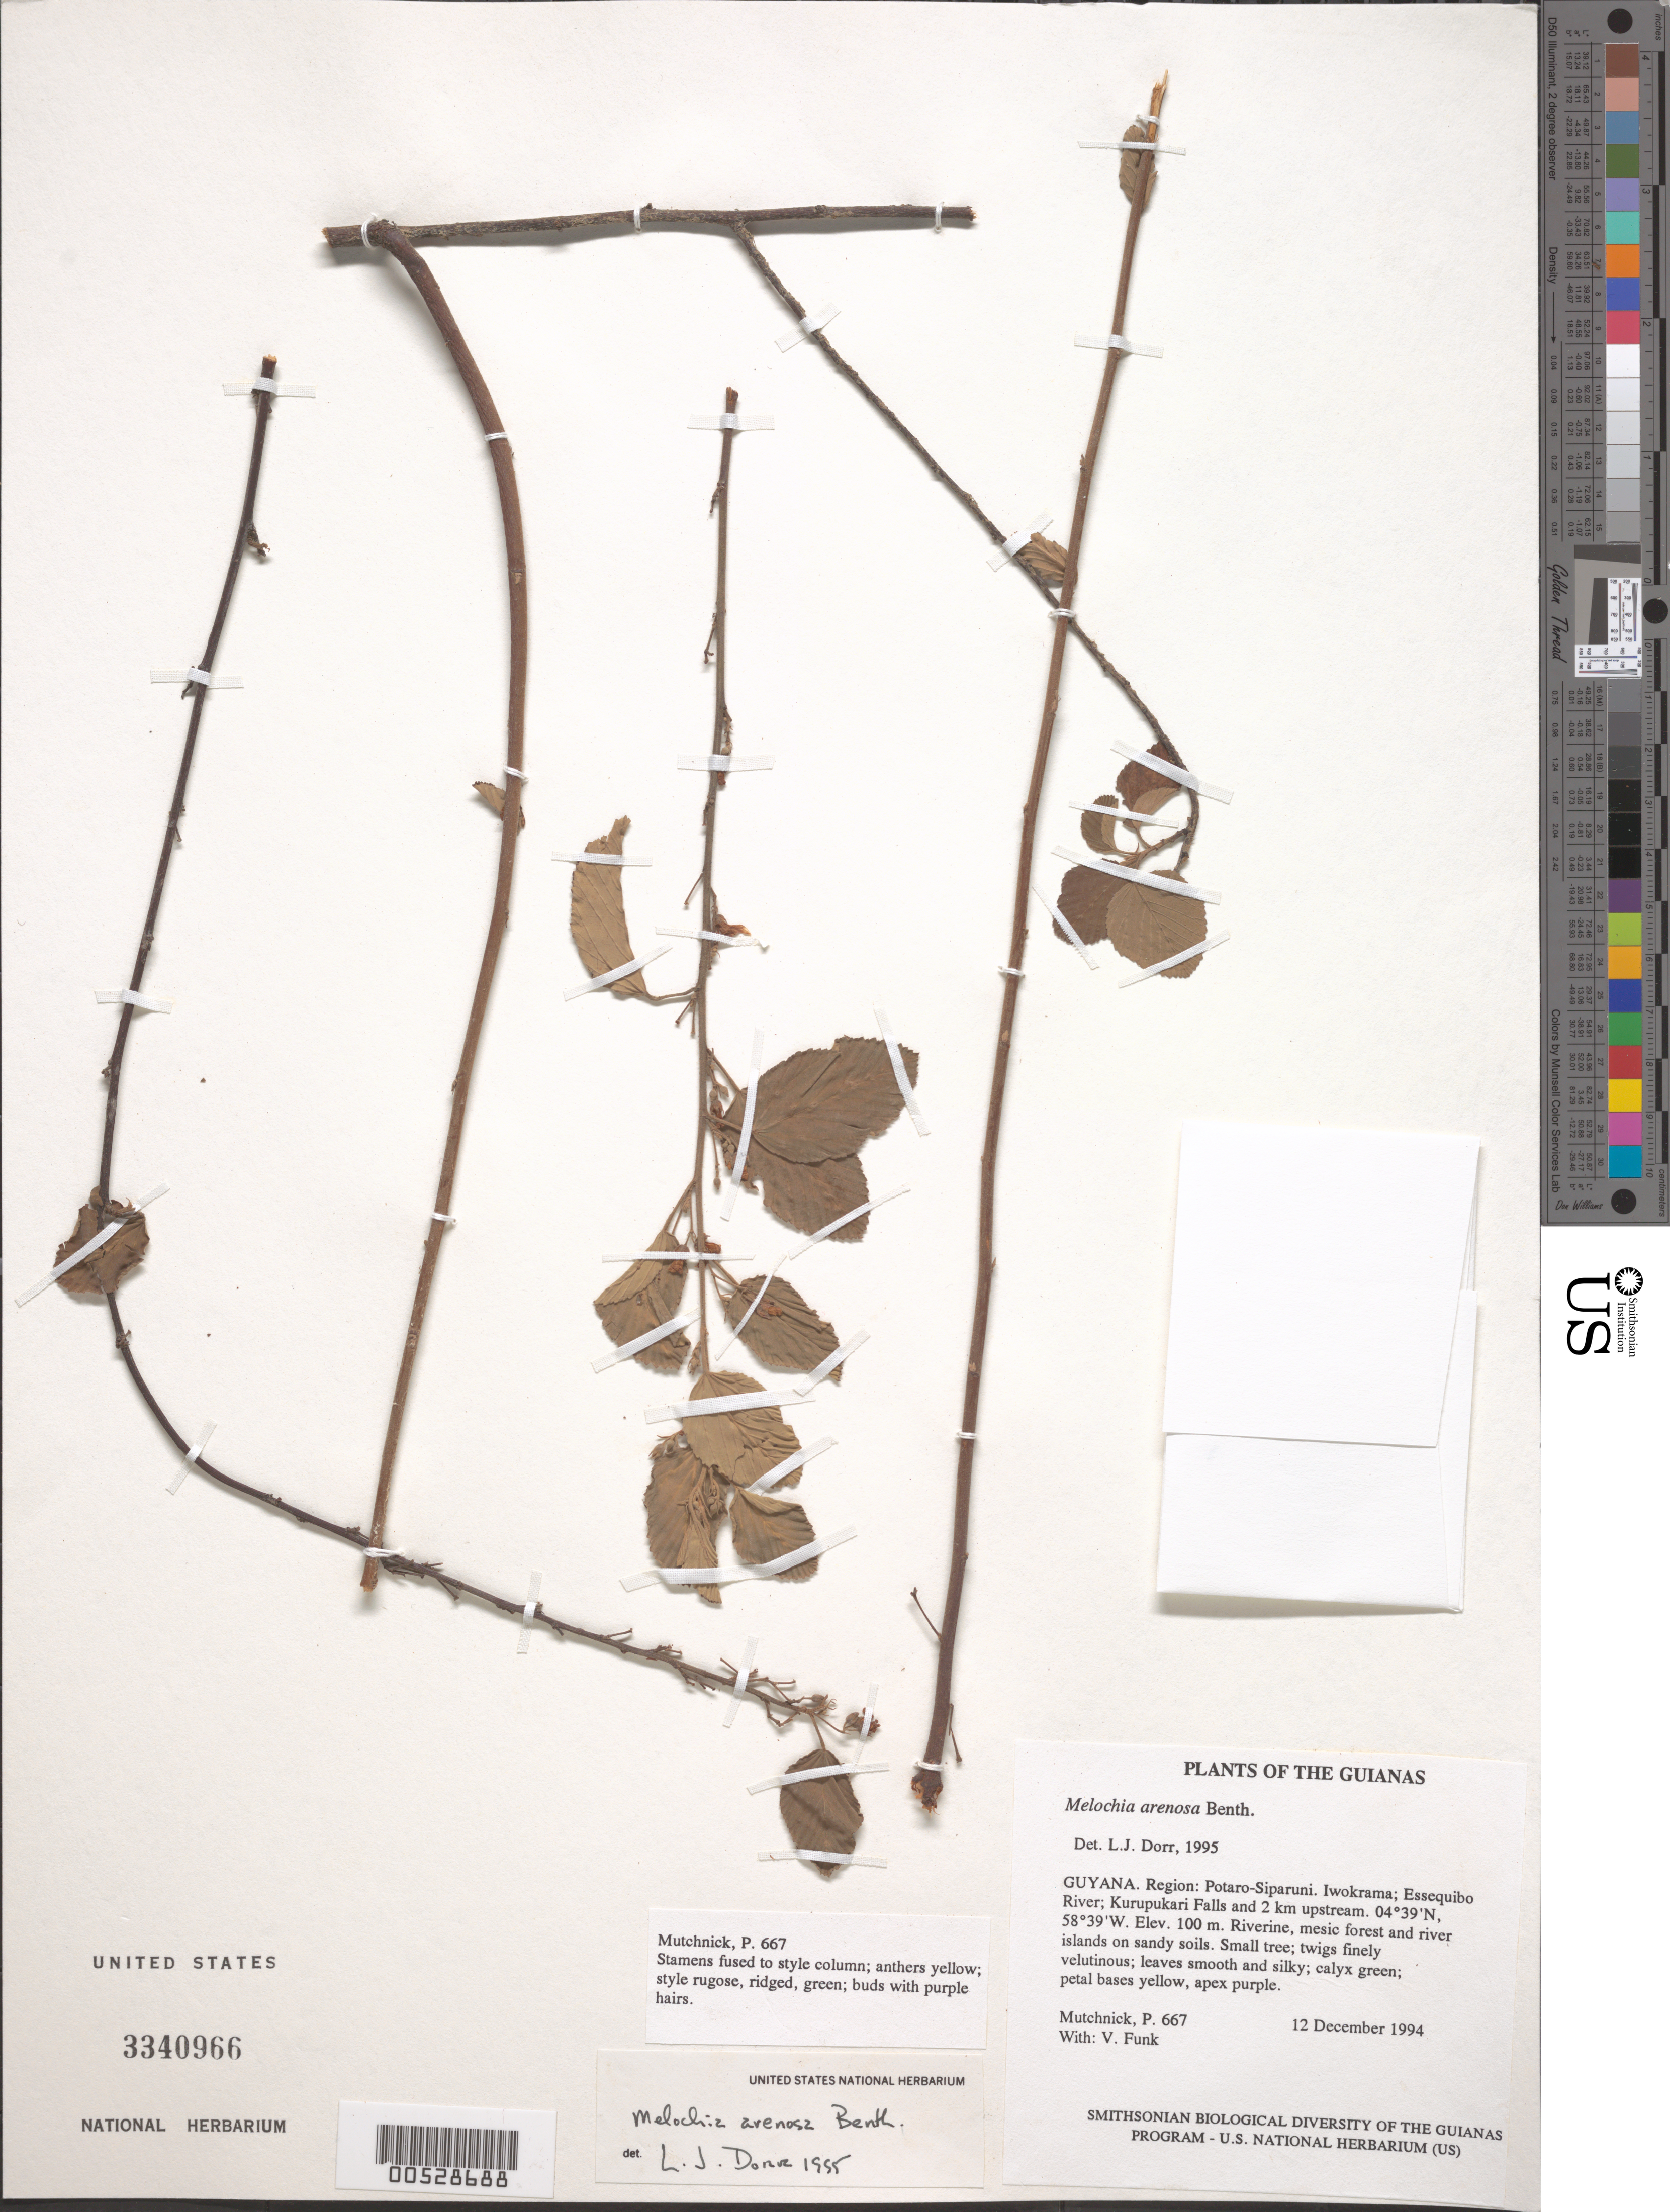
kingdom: Plantae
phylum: Tracheophyta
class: Magnoliopsida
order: Malvales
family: Malvaceae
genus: Melochia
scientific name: Melochia arenosa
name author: Benth.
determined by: Dorr, L. J., (BOT), Smithsonian Institution - National Museum of Natural History (UNITED STATES)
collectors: P. Mutchnick & V. Funk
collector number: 667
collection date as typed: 12 December 1994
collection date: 1994-12-12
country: Guyana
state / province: Potaro-Siparuni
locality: Iwokrama; Essequibo River; Kurupukari Falls and 2 km upstream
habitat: Riverine, mesic forest and river islands on sandy soils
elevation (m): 100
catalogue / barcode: US 3340966